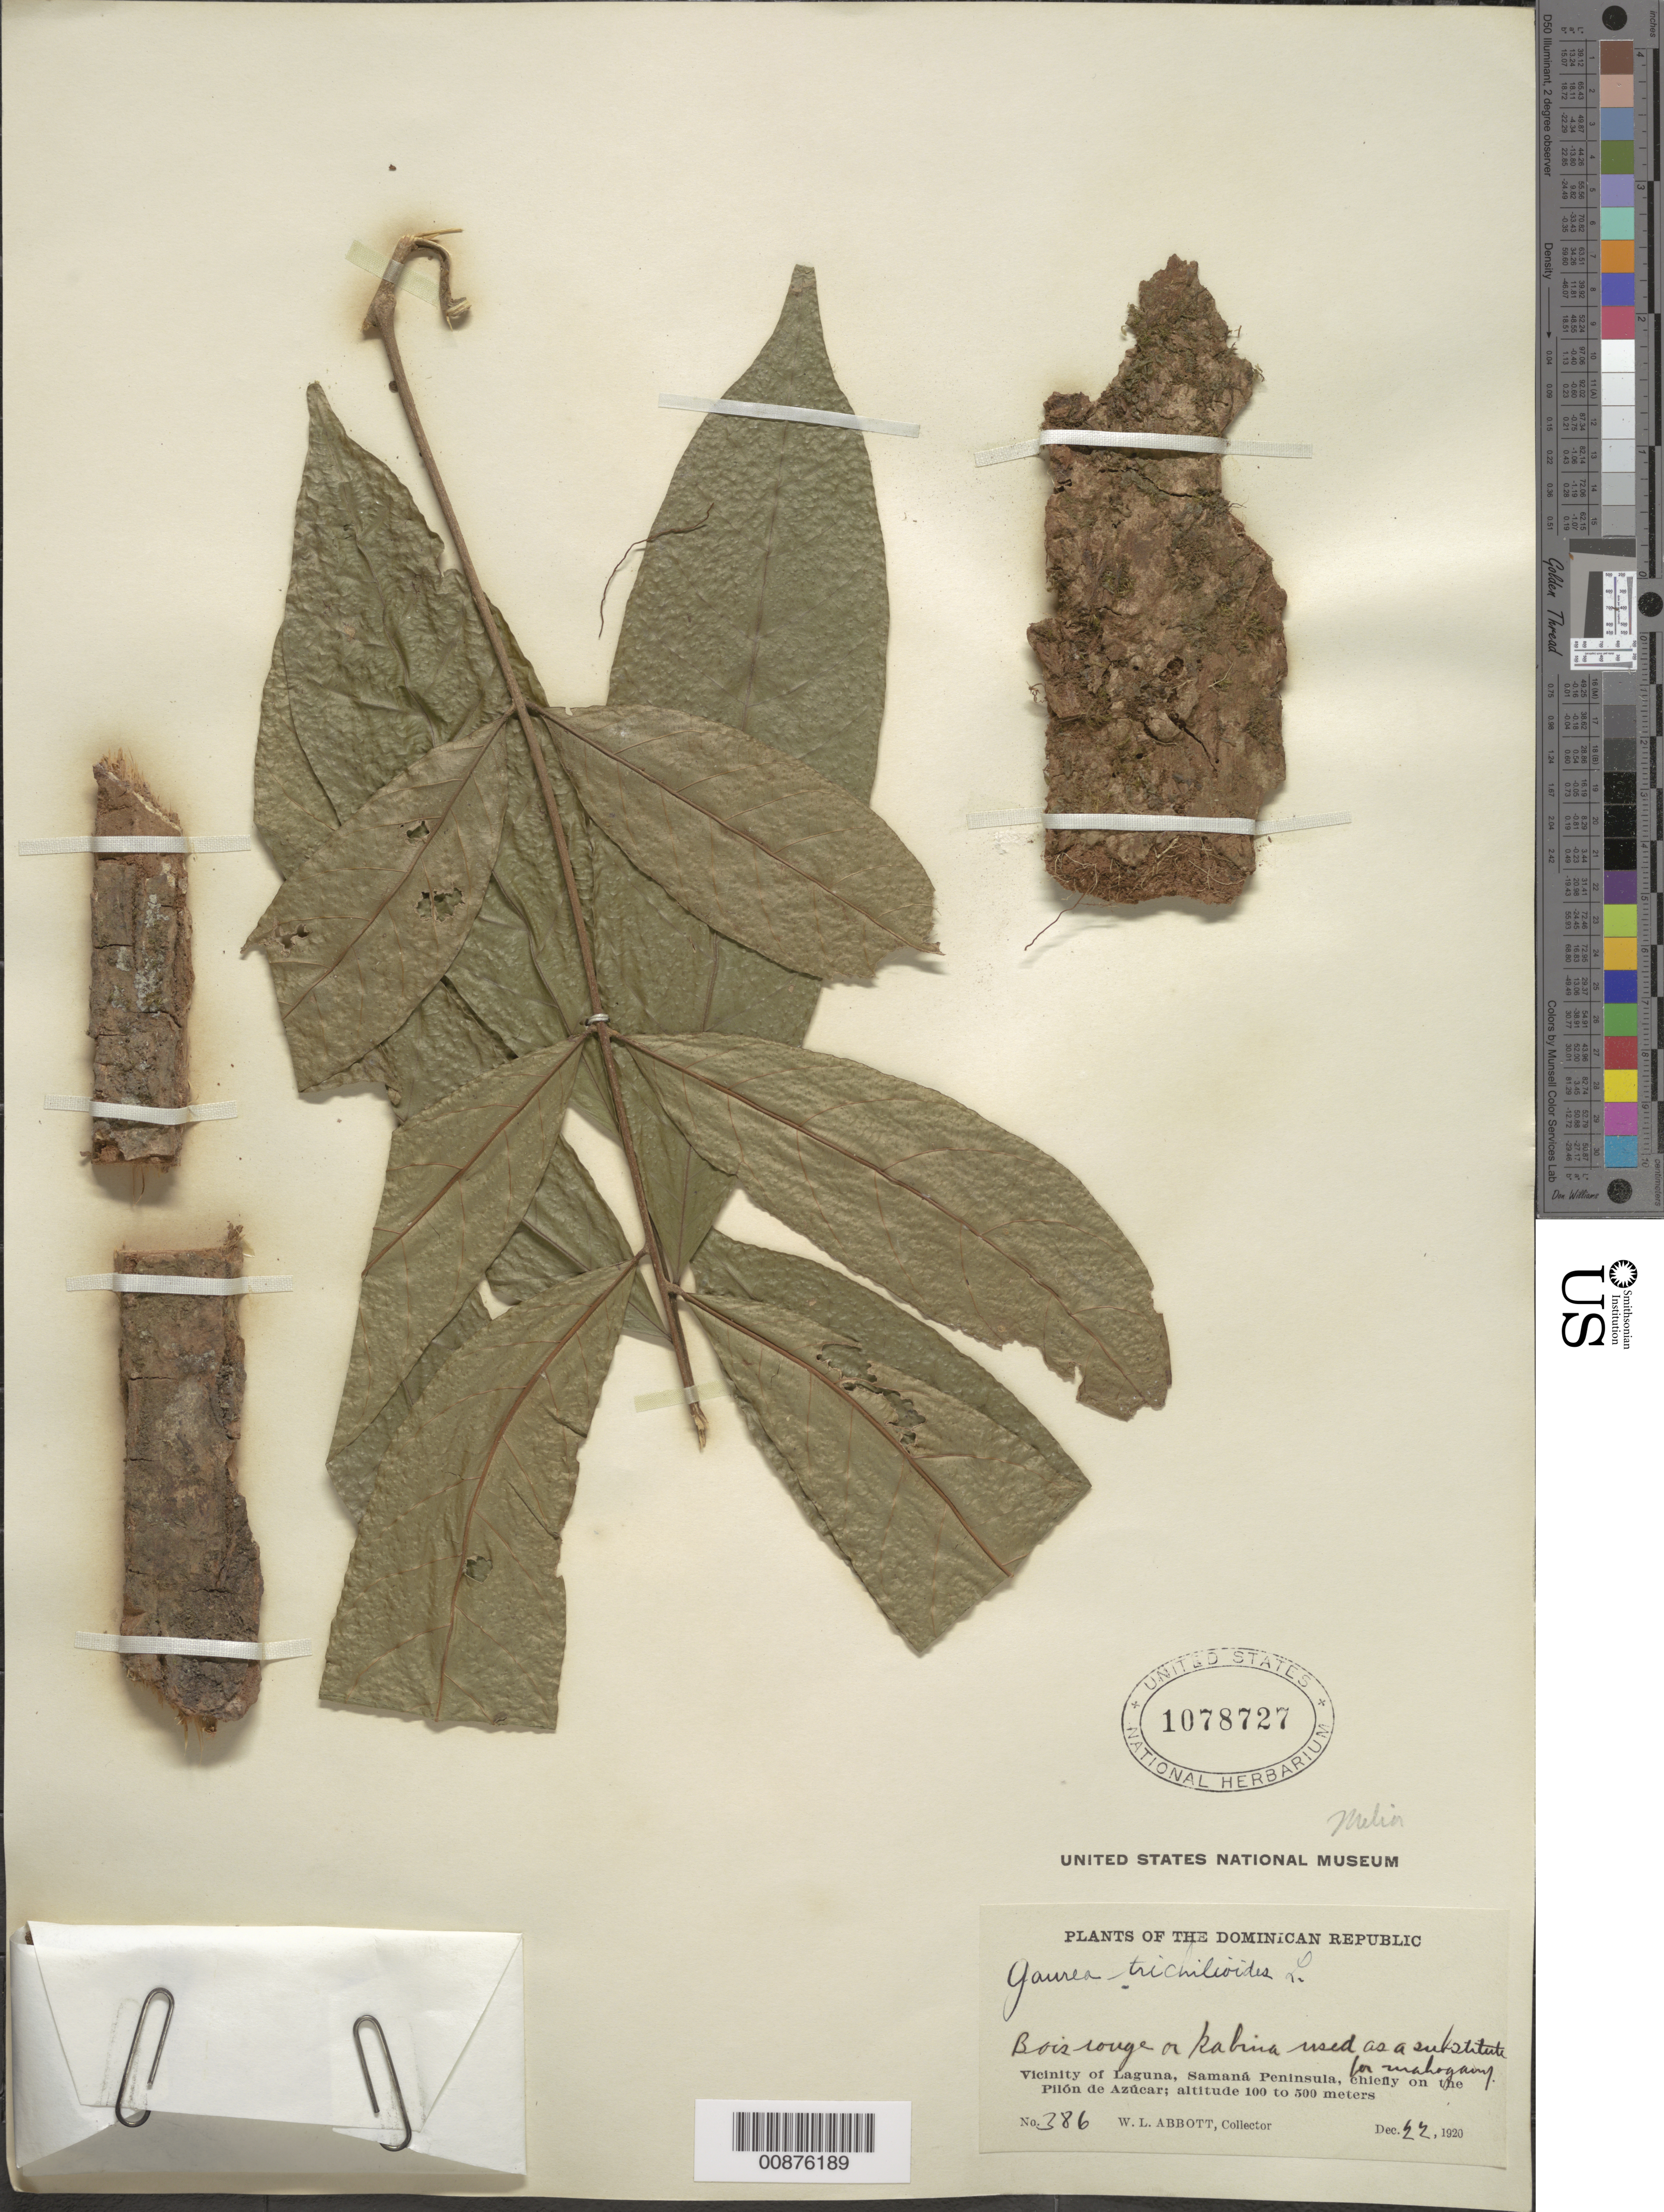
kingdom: Plantae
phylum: Tracheophyta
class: Magnoliopsida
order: Sapindales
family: Meliaceae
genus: Guarea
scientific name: Guarea guidonia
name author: (L.) Sleumer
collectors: W. L. Abbott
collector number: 386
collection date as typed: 22 Dec 1920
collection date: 1920-12-22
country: Dominican Republic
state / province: Samana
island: Hispaniola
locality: Vicinity of Laguna, Samaná Peninsula, chiefly on the Pilón de Azúcar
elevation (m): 100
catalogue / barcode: US 1078727